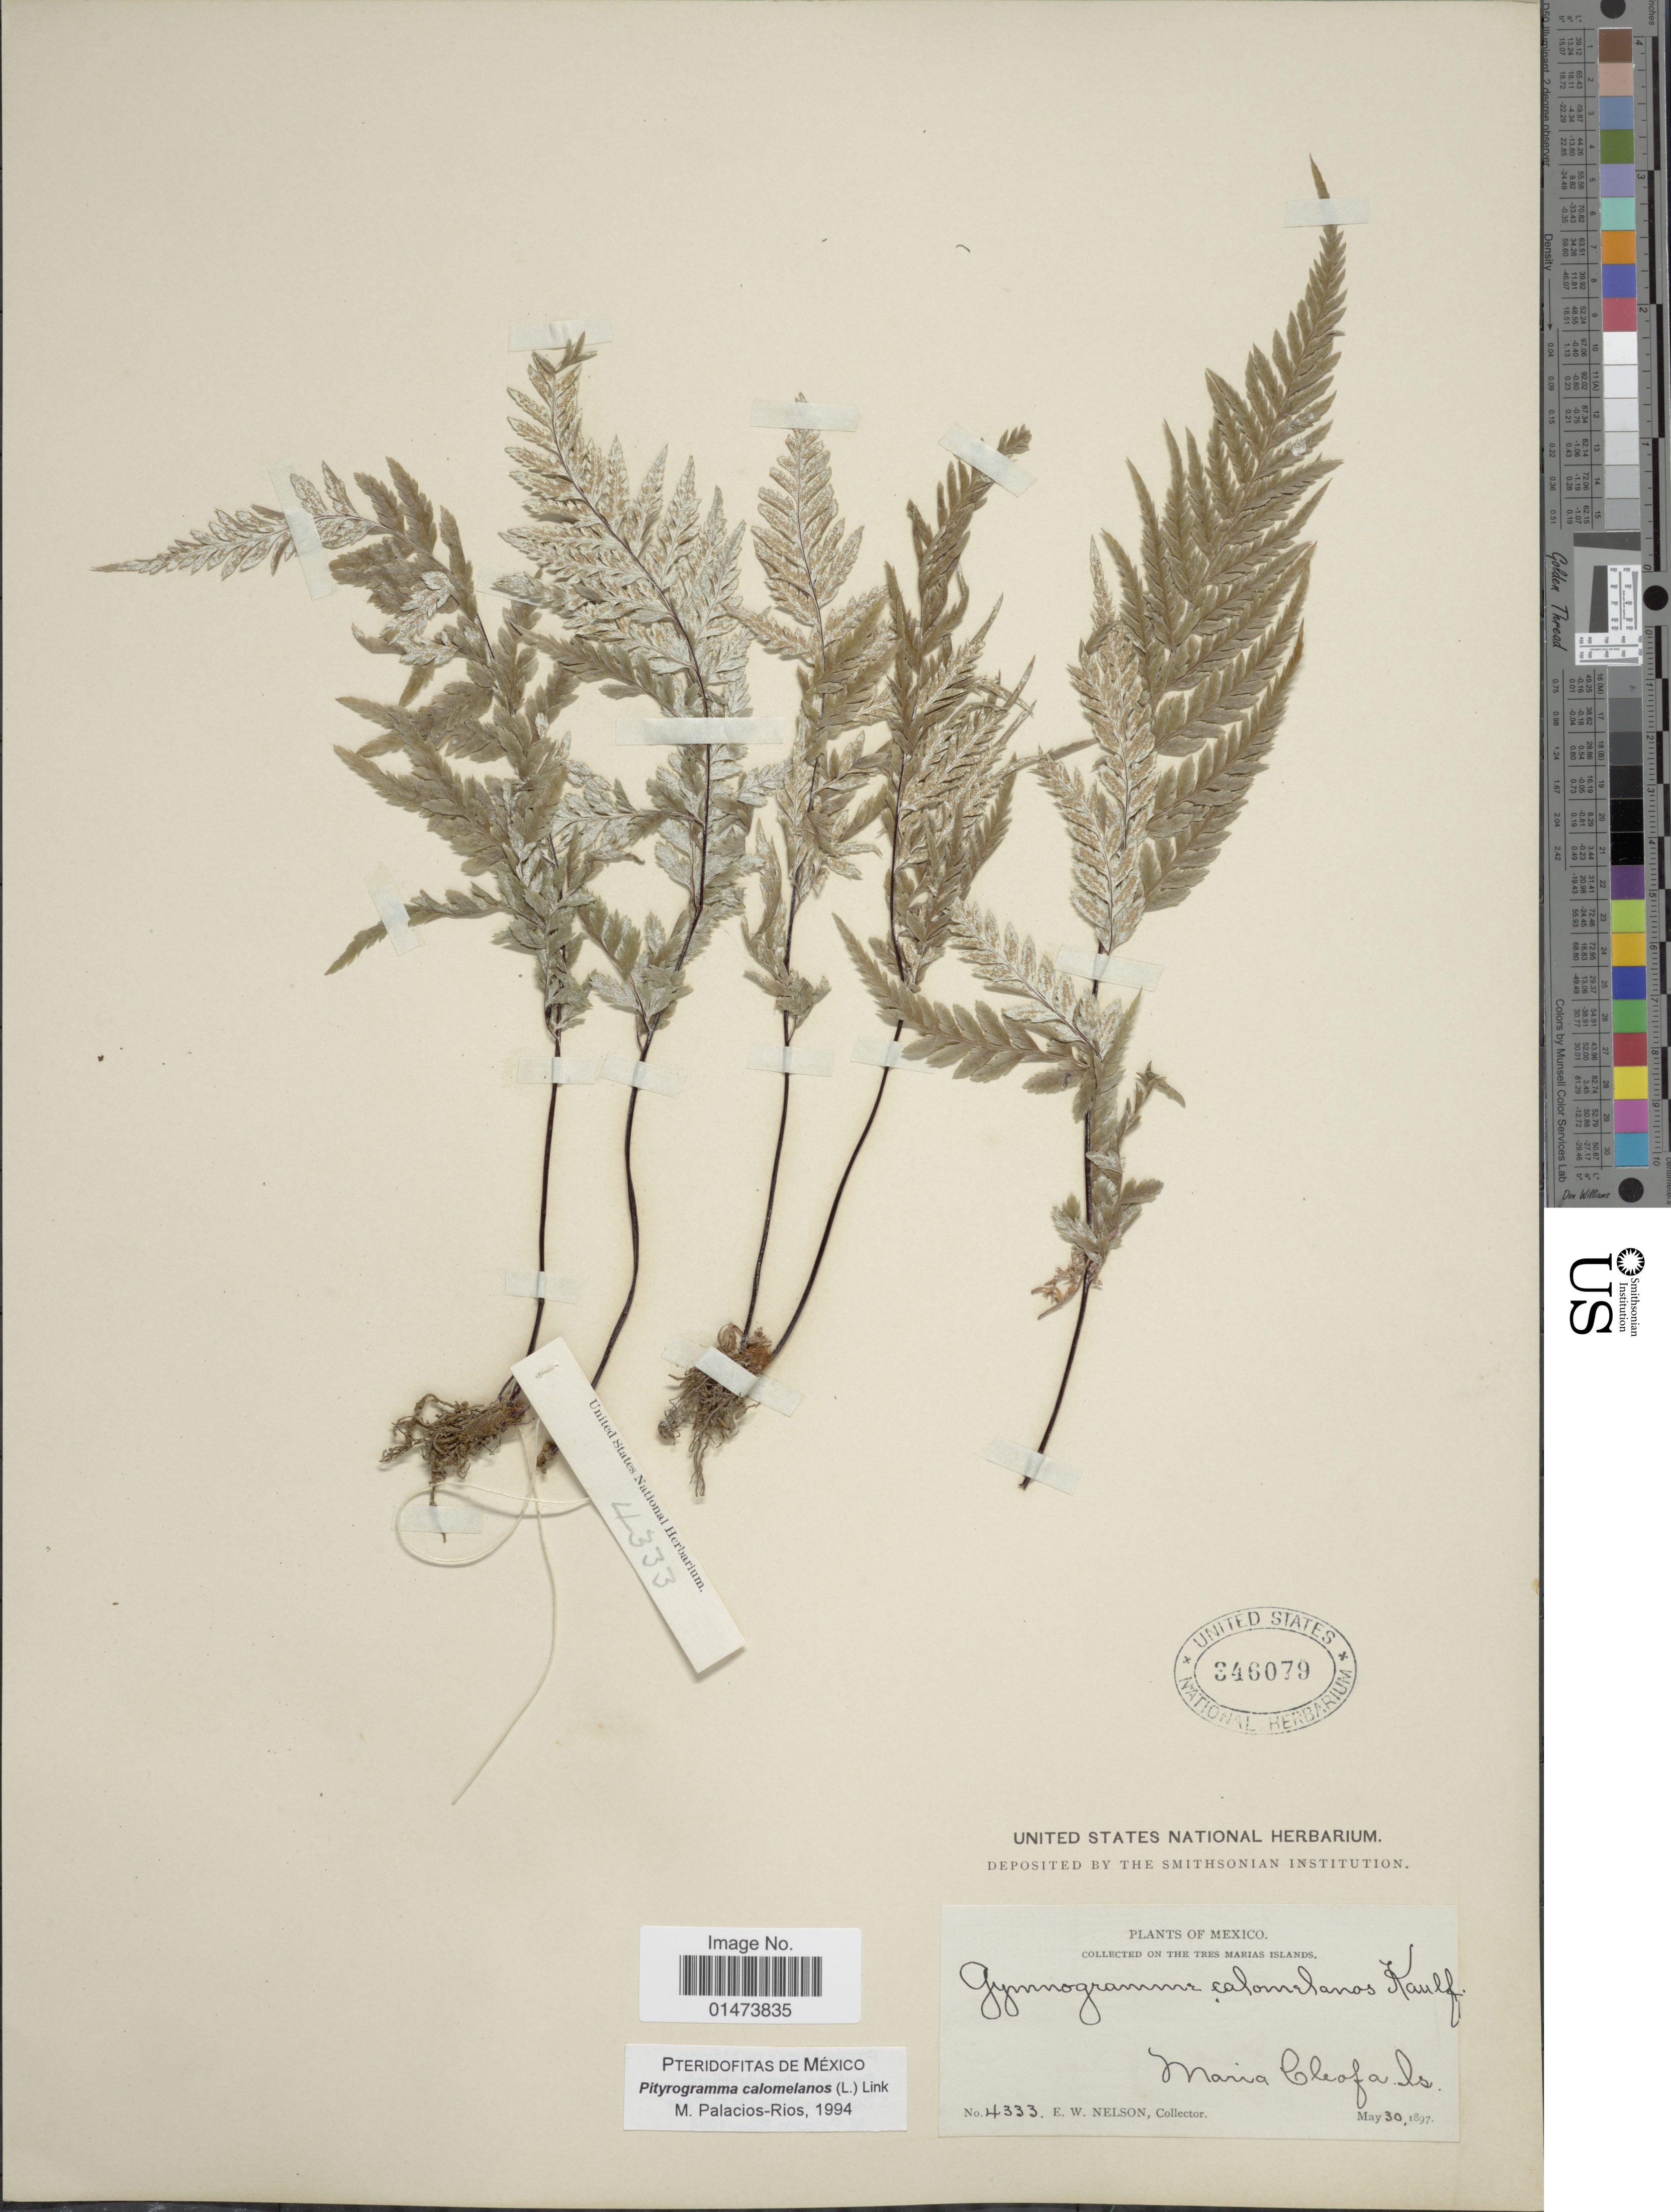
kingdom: Plantae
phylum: Tracheophyta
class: Polypodiopsida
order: Polypodiales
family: Pteridaceae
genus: Pityrogramma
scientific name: Pityrogramma calomelanos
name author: (L.) Link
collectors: E. W. Nelson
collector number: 4333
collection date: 1897-05-30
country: Mexico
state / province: Nayarit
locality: Maria Cleofa Is.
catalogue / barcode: US 346079